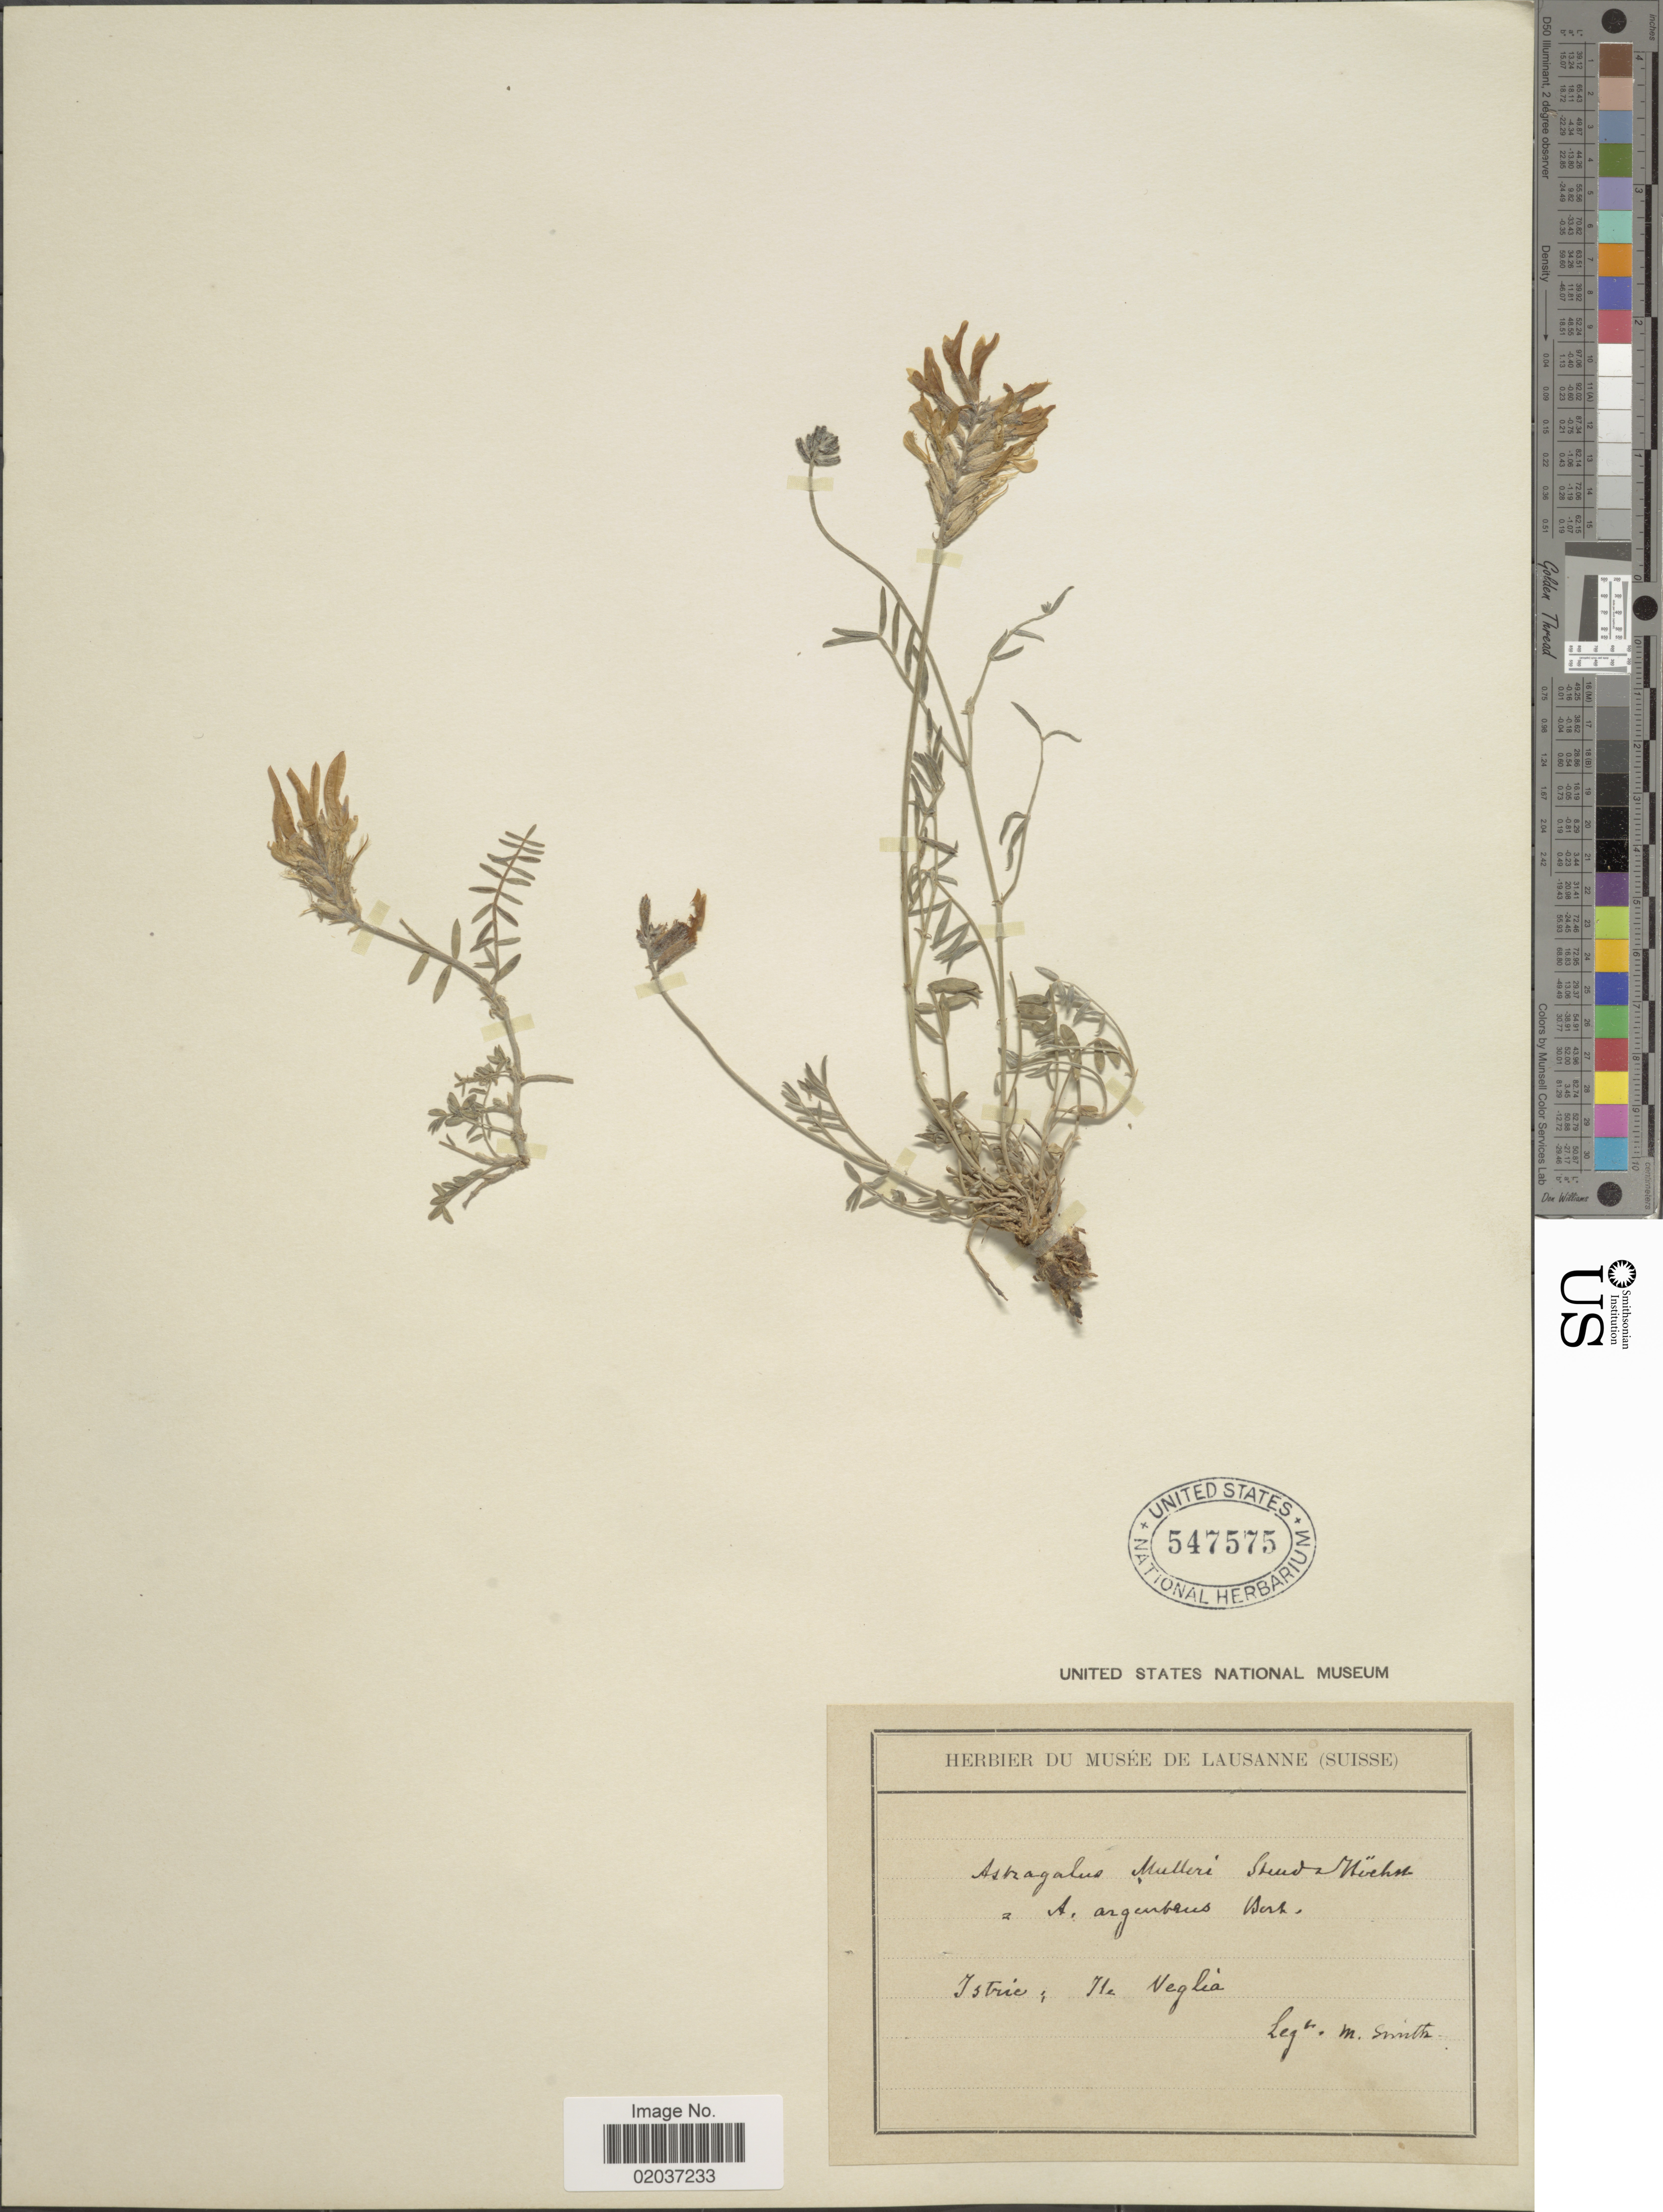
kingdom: Plantae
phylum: Tracheophyta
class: Magnoliopsida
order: Fabales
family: Fabaceae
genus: Astragalus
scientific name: Astragalus muelleri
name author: Steud. & Hochst.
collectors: M. Smith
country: Croatia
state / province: Istria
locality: Istrie: Ile veglia.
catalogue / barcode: US 547575